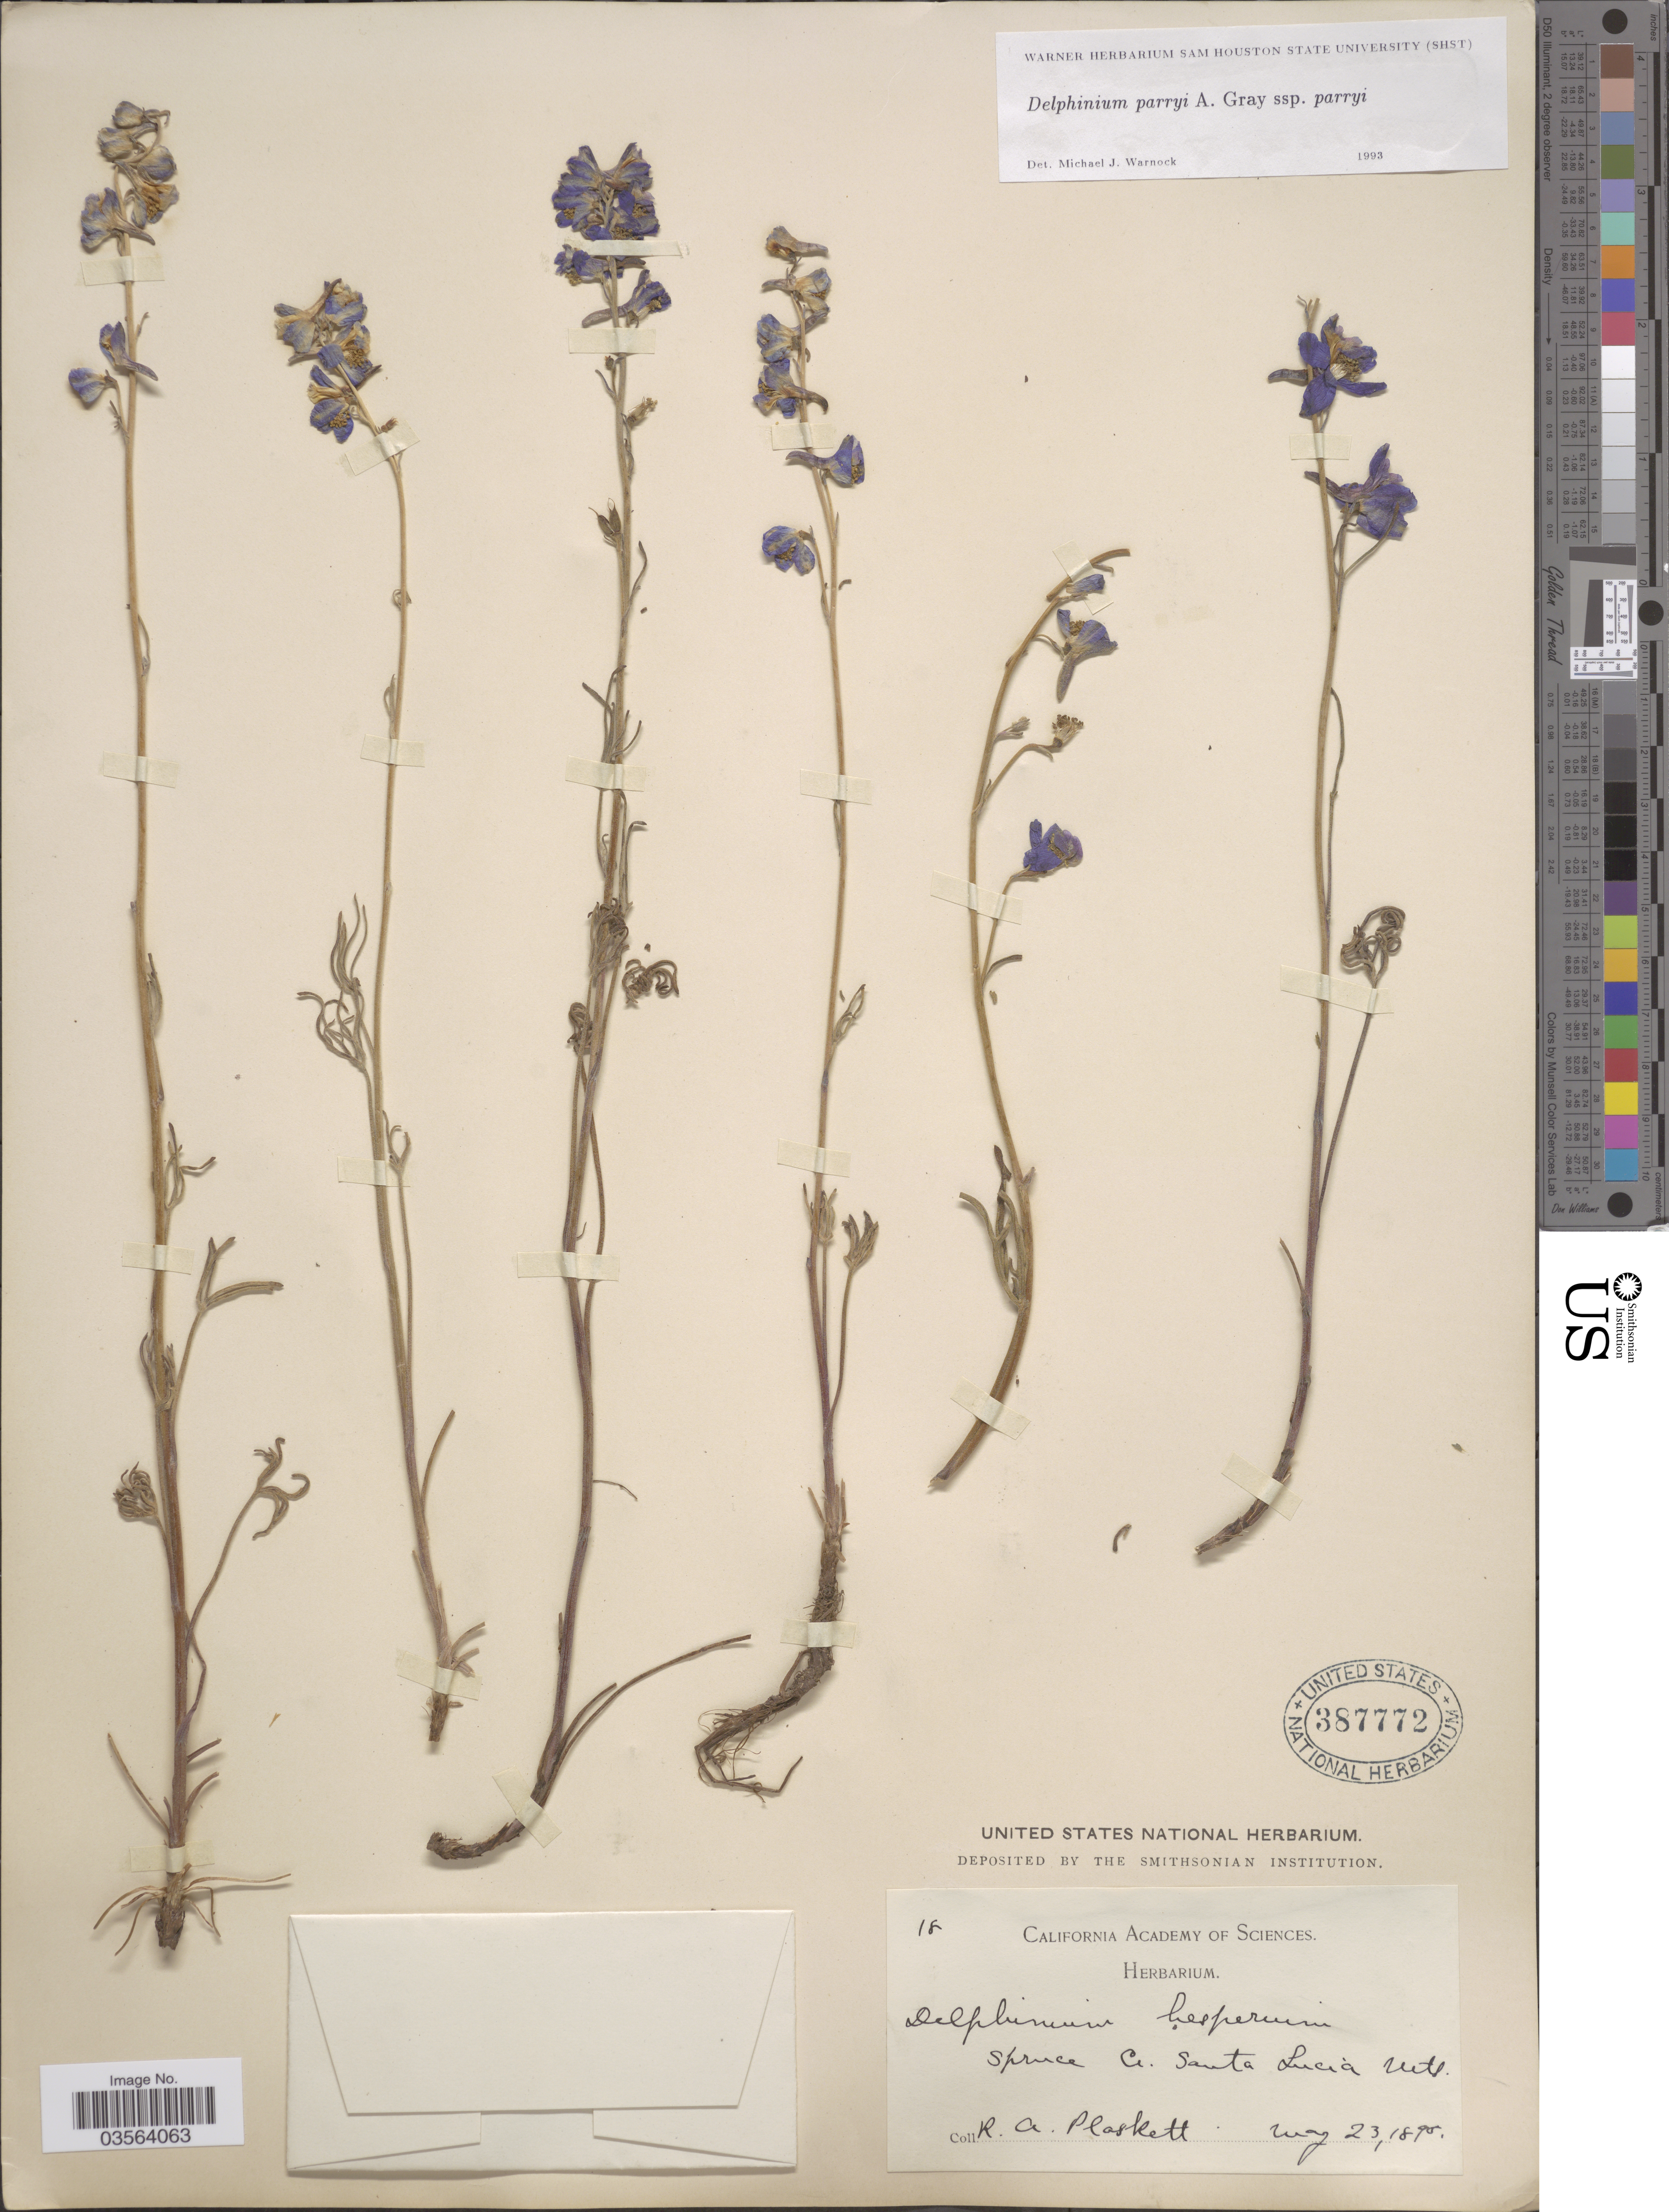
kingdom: Plantae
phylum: Tracheophyta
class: Magnoliopsida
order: Ranunculales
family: Ranunculaceae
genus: Delphinium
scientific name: Delphinium parryi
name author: A. Gray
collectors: R. Plaskett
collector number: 18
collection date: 1890-05-23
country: United States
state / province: California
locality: Spruce Co. Santa Lucia Mts.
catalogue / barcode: US 387772